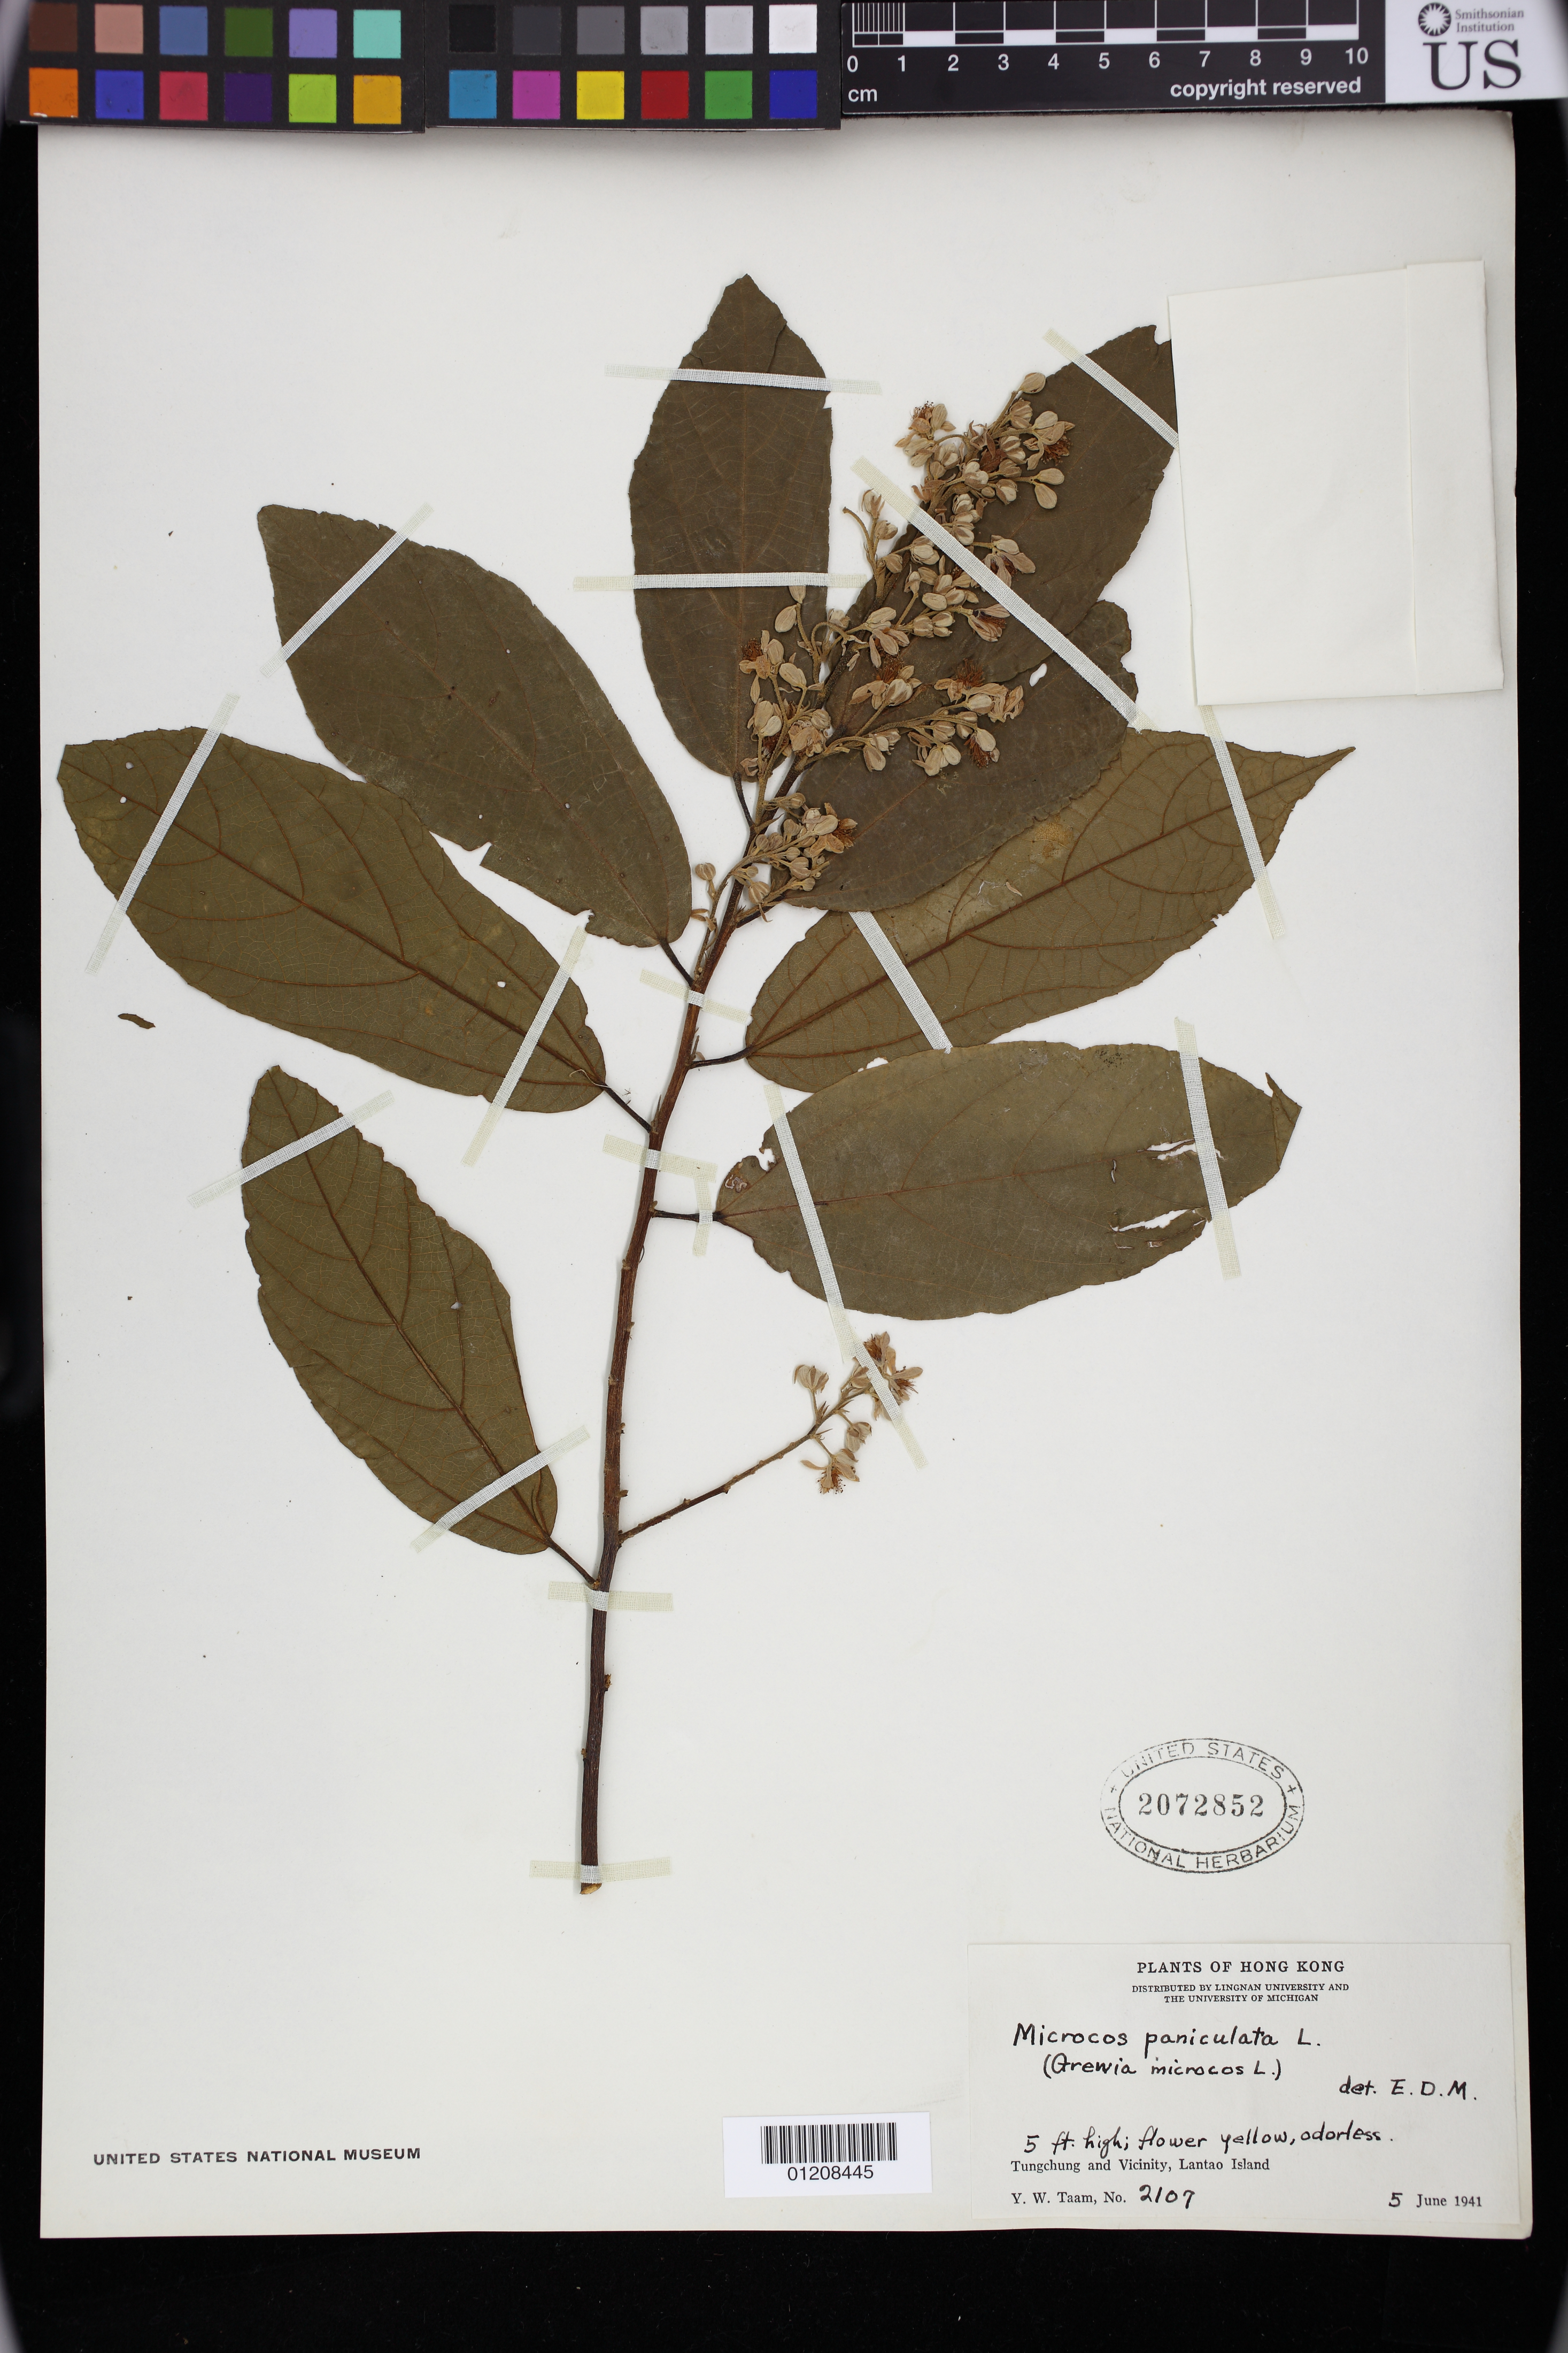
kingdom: Plantae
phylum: Tracheophyta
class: Magnoliopsida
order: Malvales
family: Malvaceae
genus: Microcos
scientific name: Microcos paniculata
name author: L.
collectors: Y. W. Taam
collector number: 2107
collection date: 1941-06-05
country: China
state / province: Hong Kong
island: Lantau Island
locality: Tung Chung and Vicinity,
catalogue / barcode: US 2072852